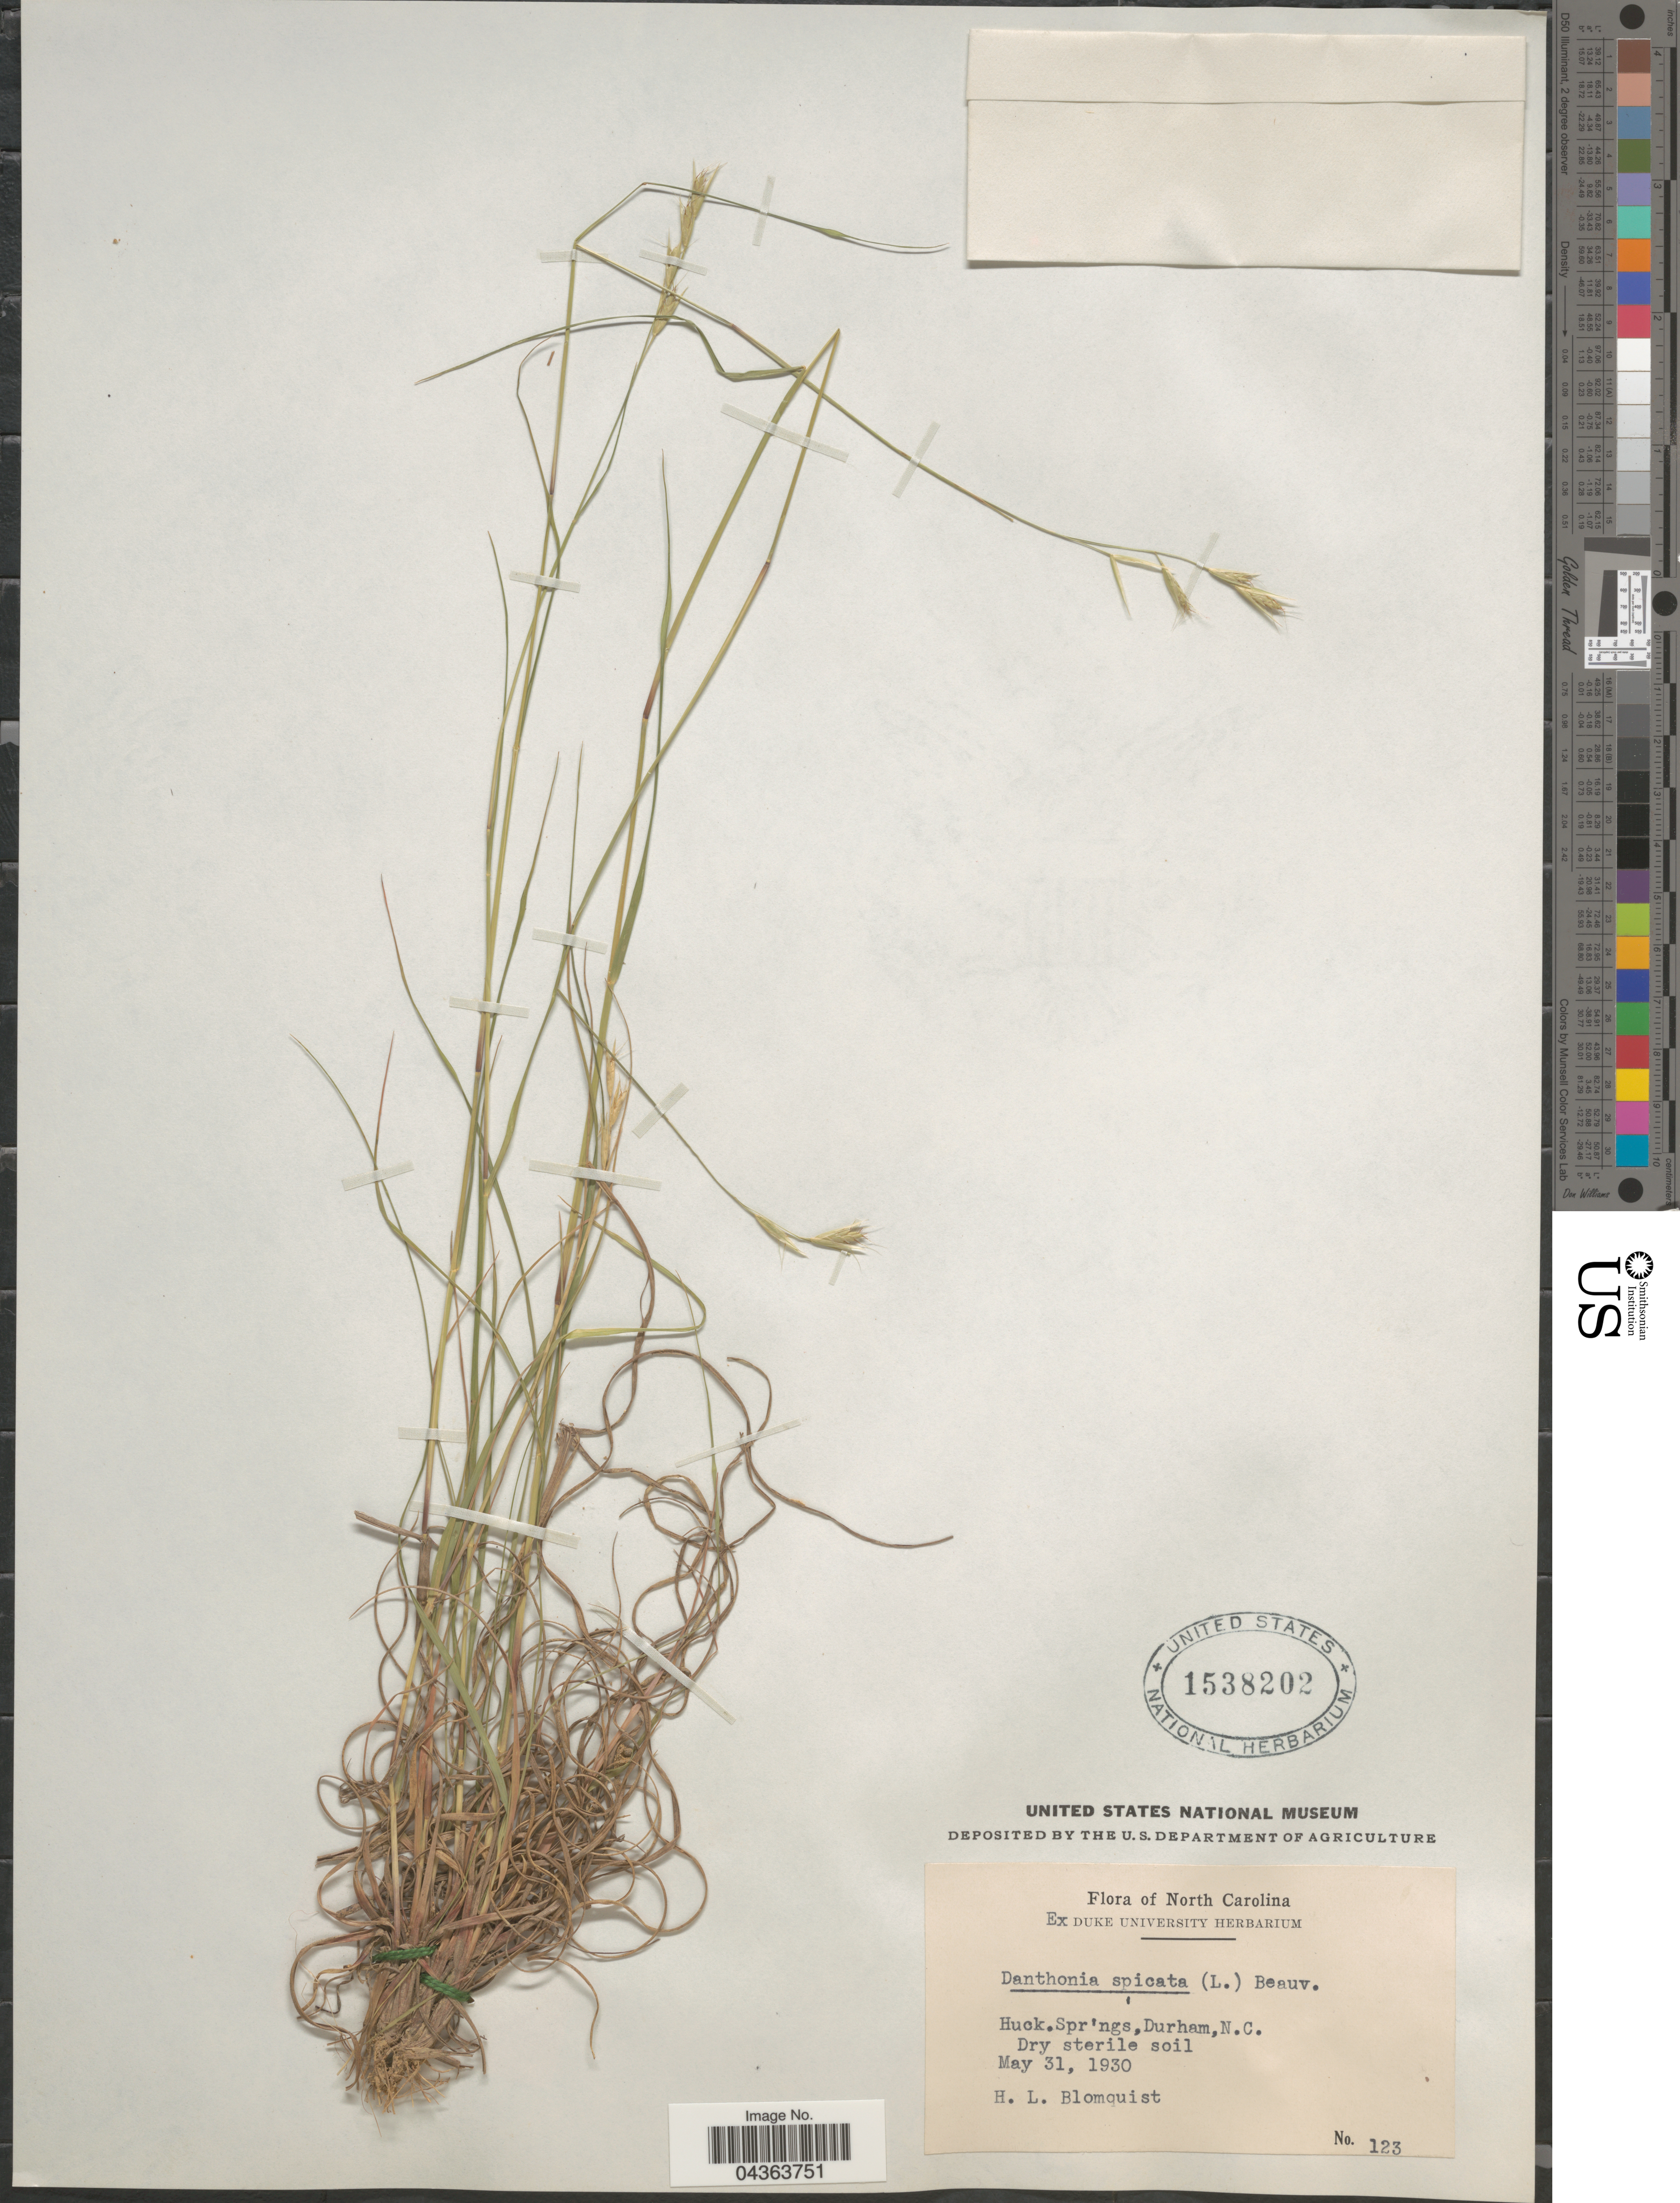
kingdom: Plantae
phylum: Tracheophyta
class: Liliopsida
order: Poales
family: Poaceae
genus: Danthonia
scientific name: Danthonia spicata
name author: (L.) P. Beauv. ex Roem. & Schult.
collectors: H. Blomquist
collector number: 123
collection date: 1930-05-31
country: United States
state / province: North Carolina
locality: Huck. Spr'ngs, Durham.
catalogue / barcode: US 1538202